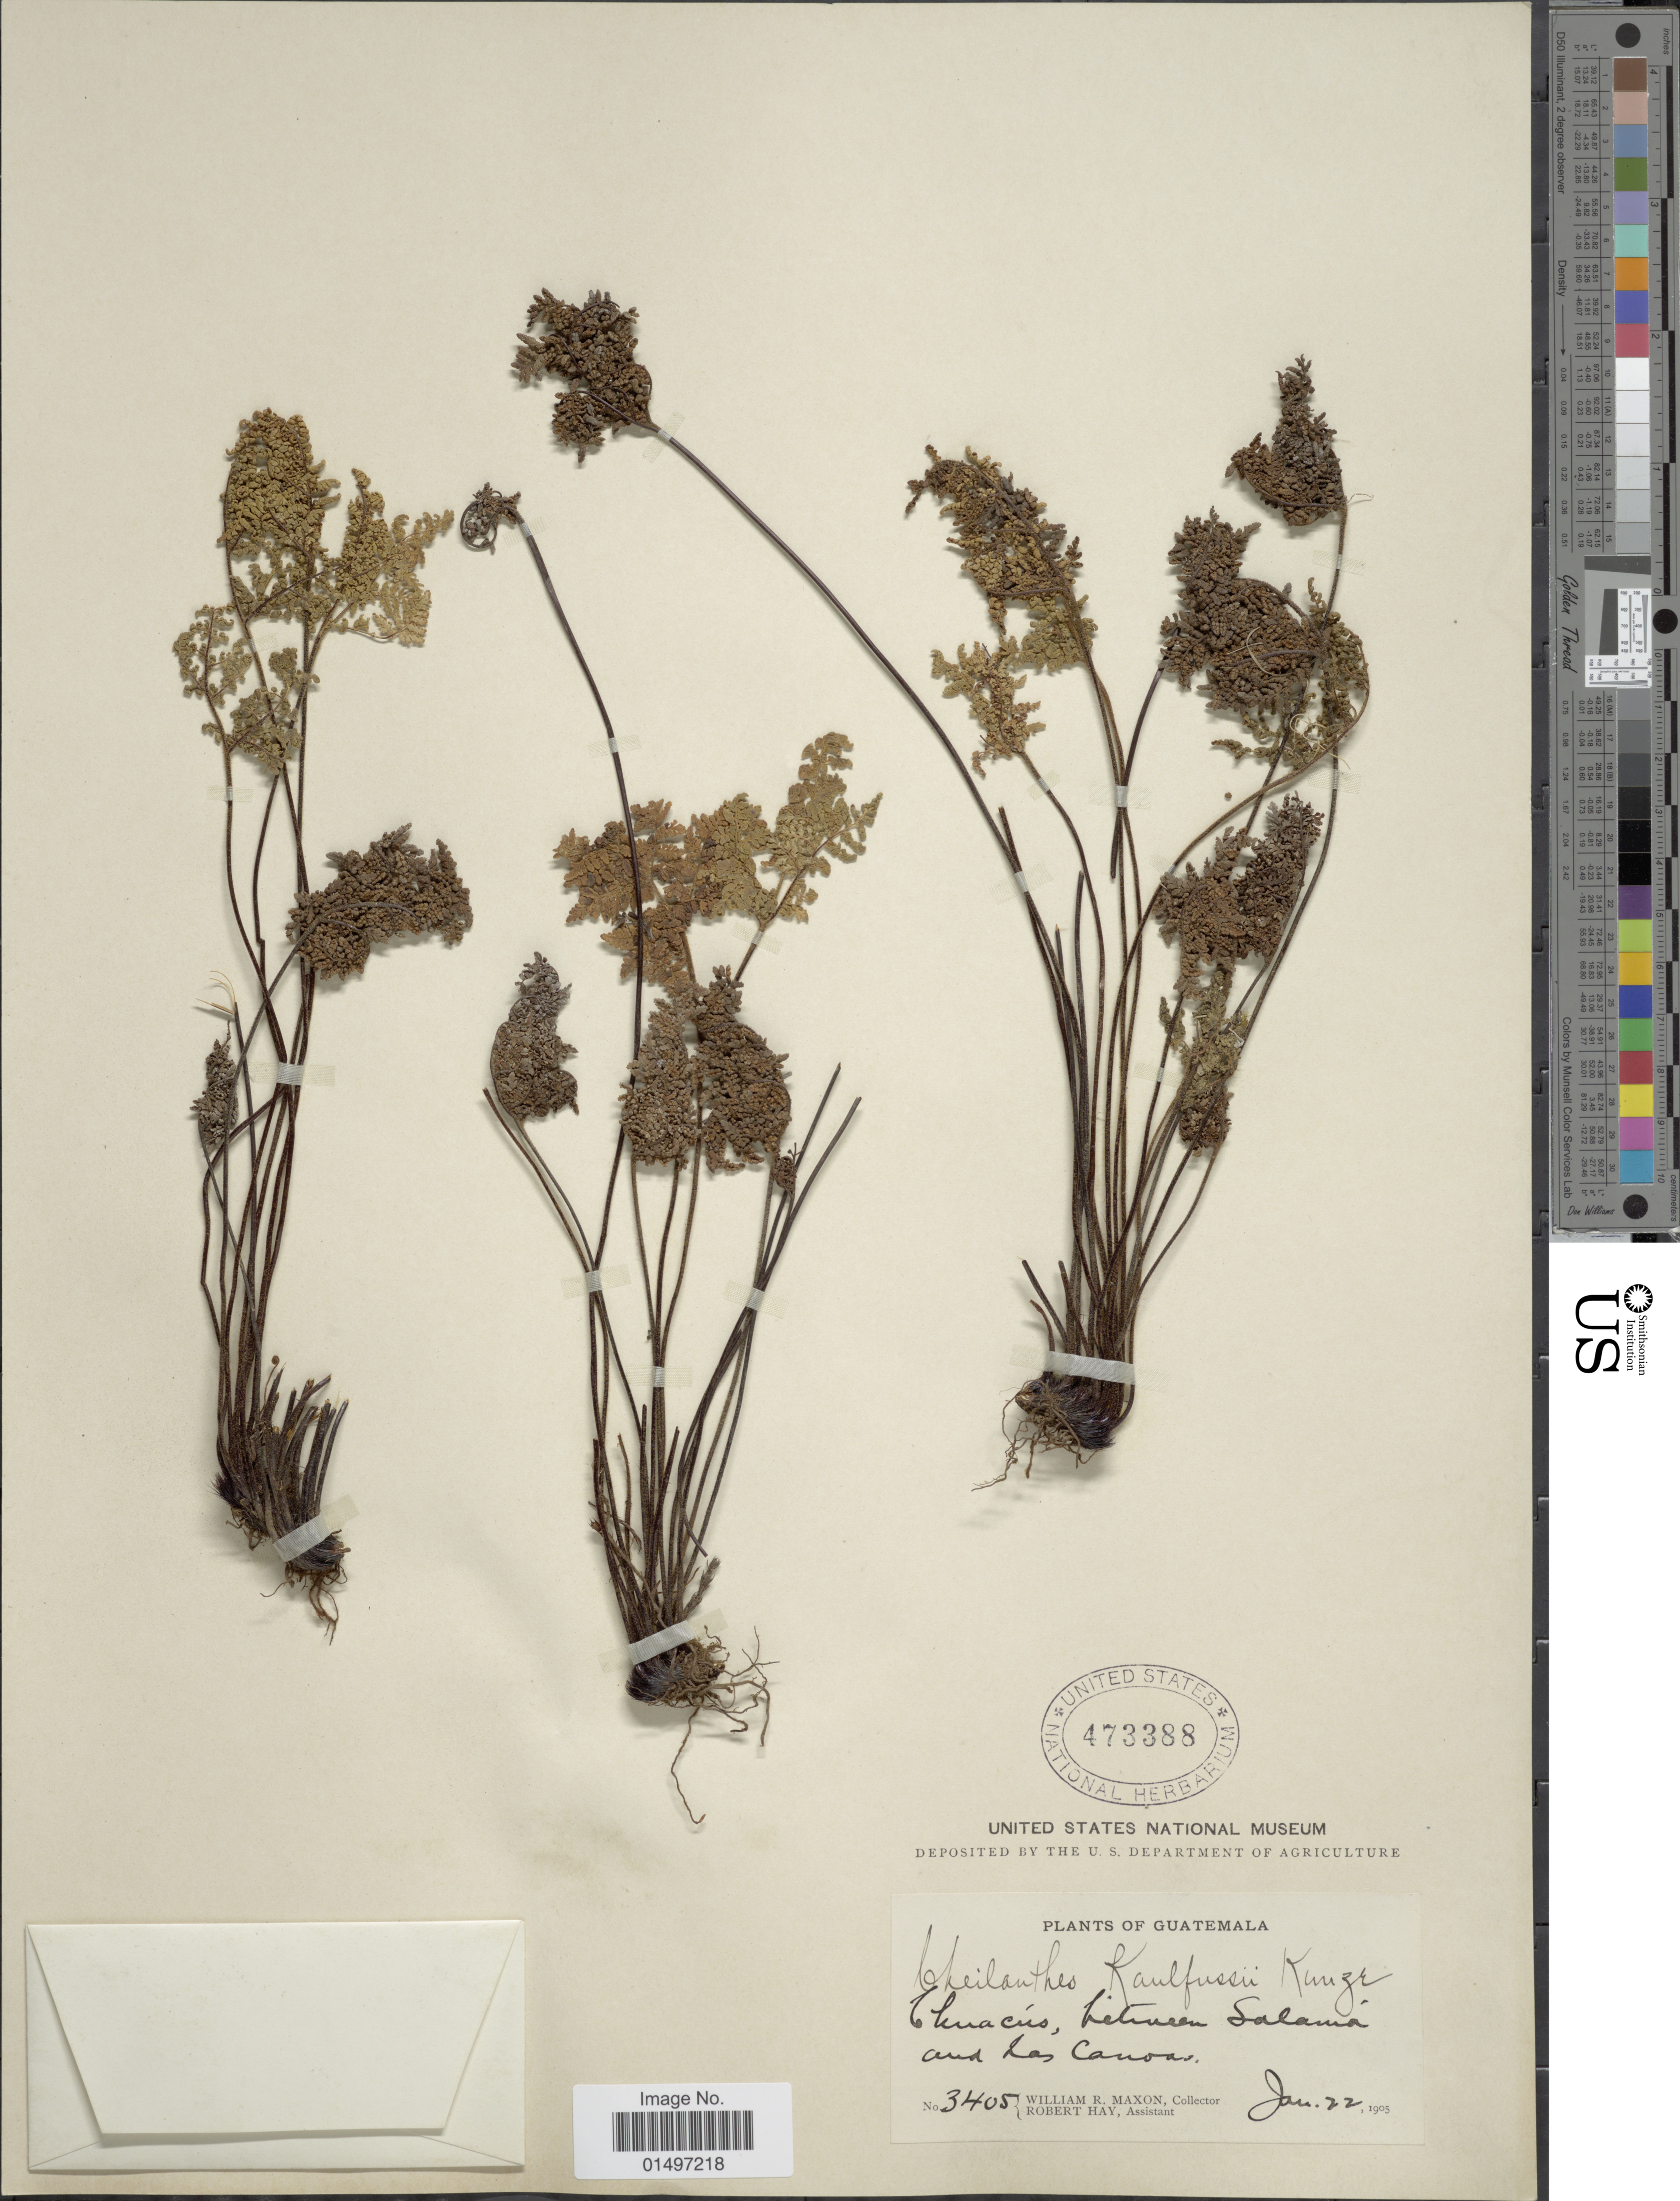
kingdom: Plantae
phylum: Tracheophyta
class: Polypodiopsida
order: Polypodiales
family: Pteridaceae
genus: Gaga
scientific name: Gaga kaulfussii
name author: (Kunze) Fay W. Li & Windham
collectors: W. R. Maxon & R. H. Hay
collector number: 3403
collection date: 1905-01-22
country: Guatemala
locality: Chuacús, between Salamá and Las Canoas.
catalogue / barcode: US 473388